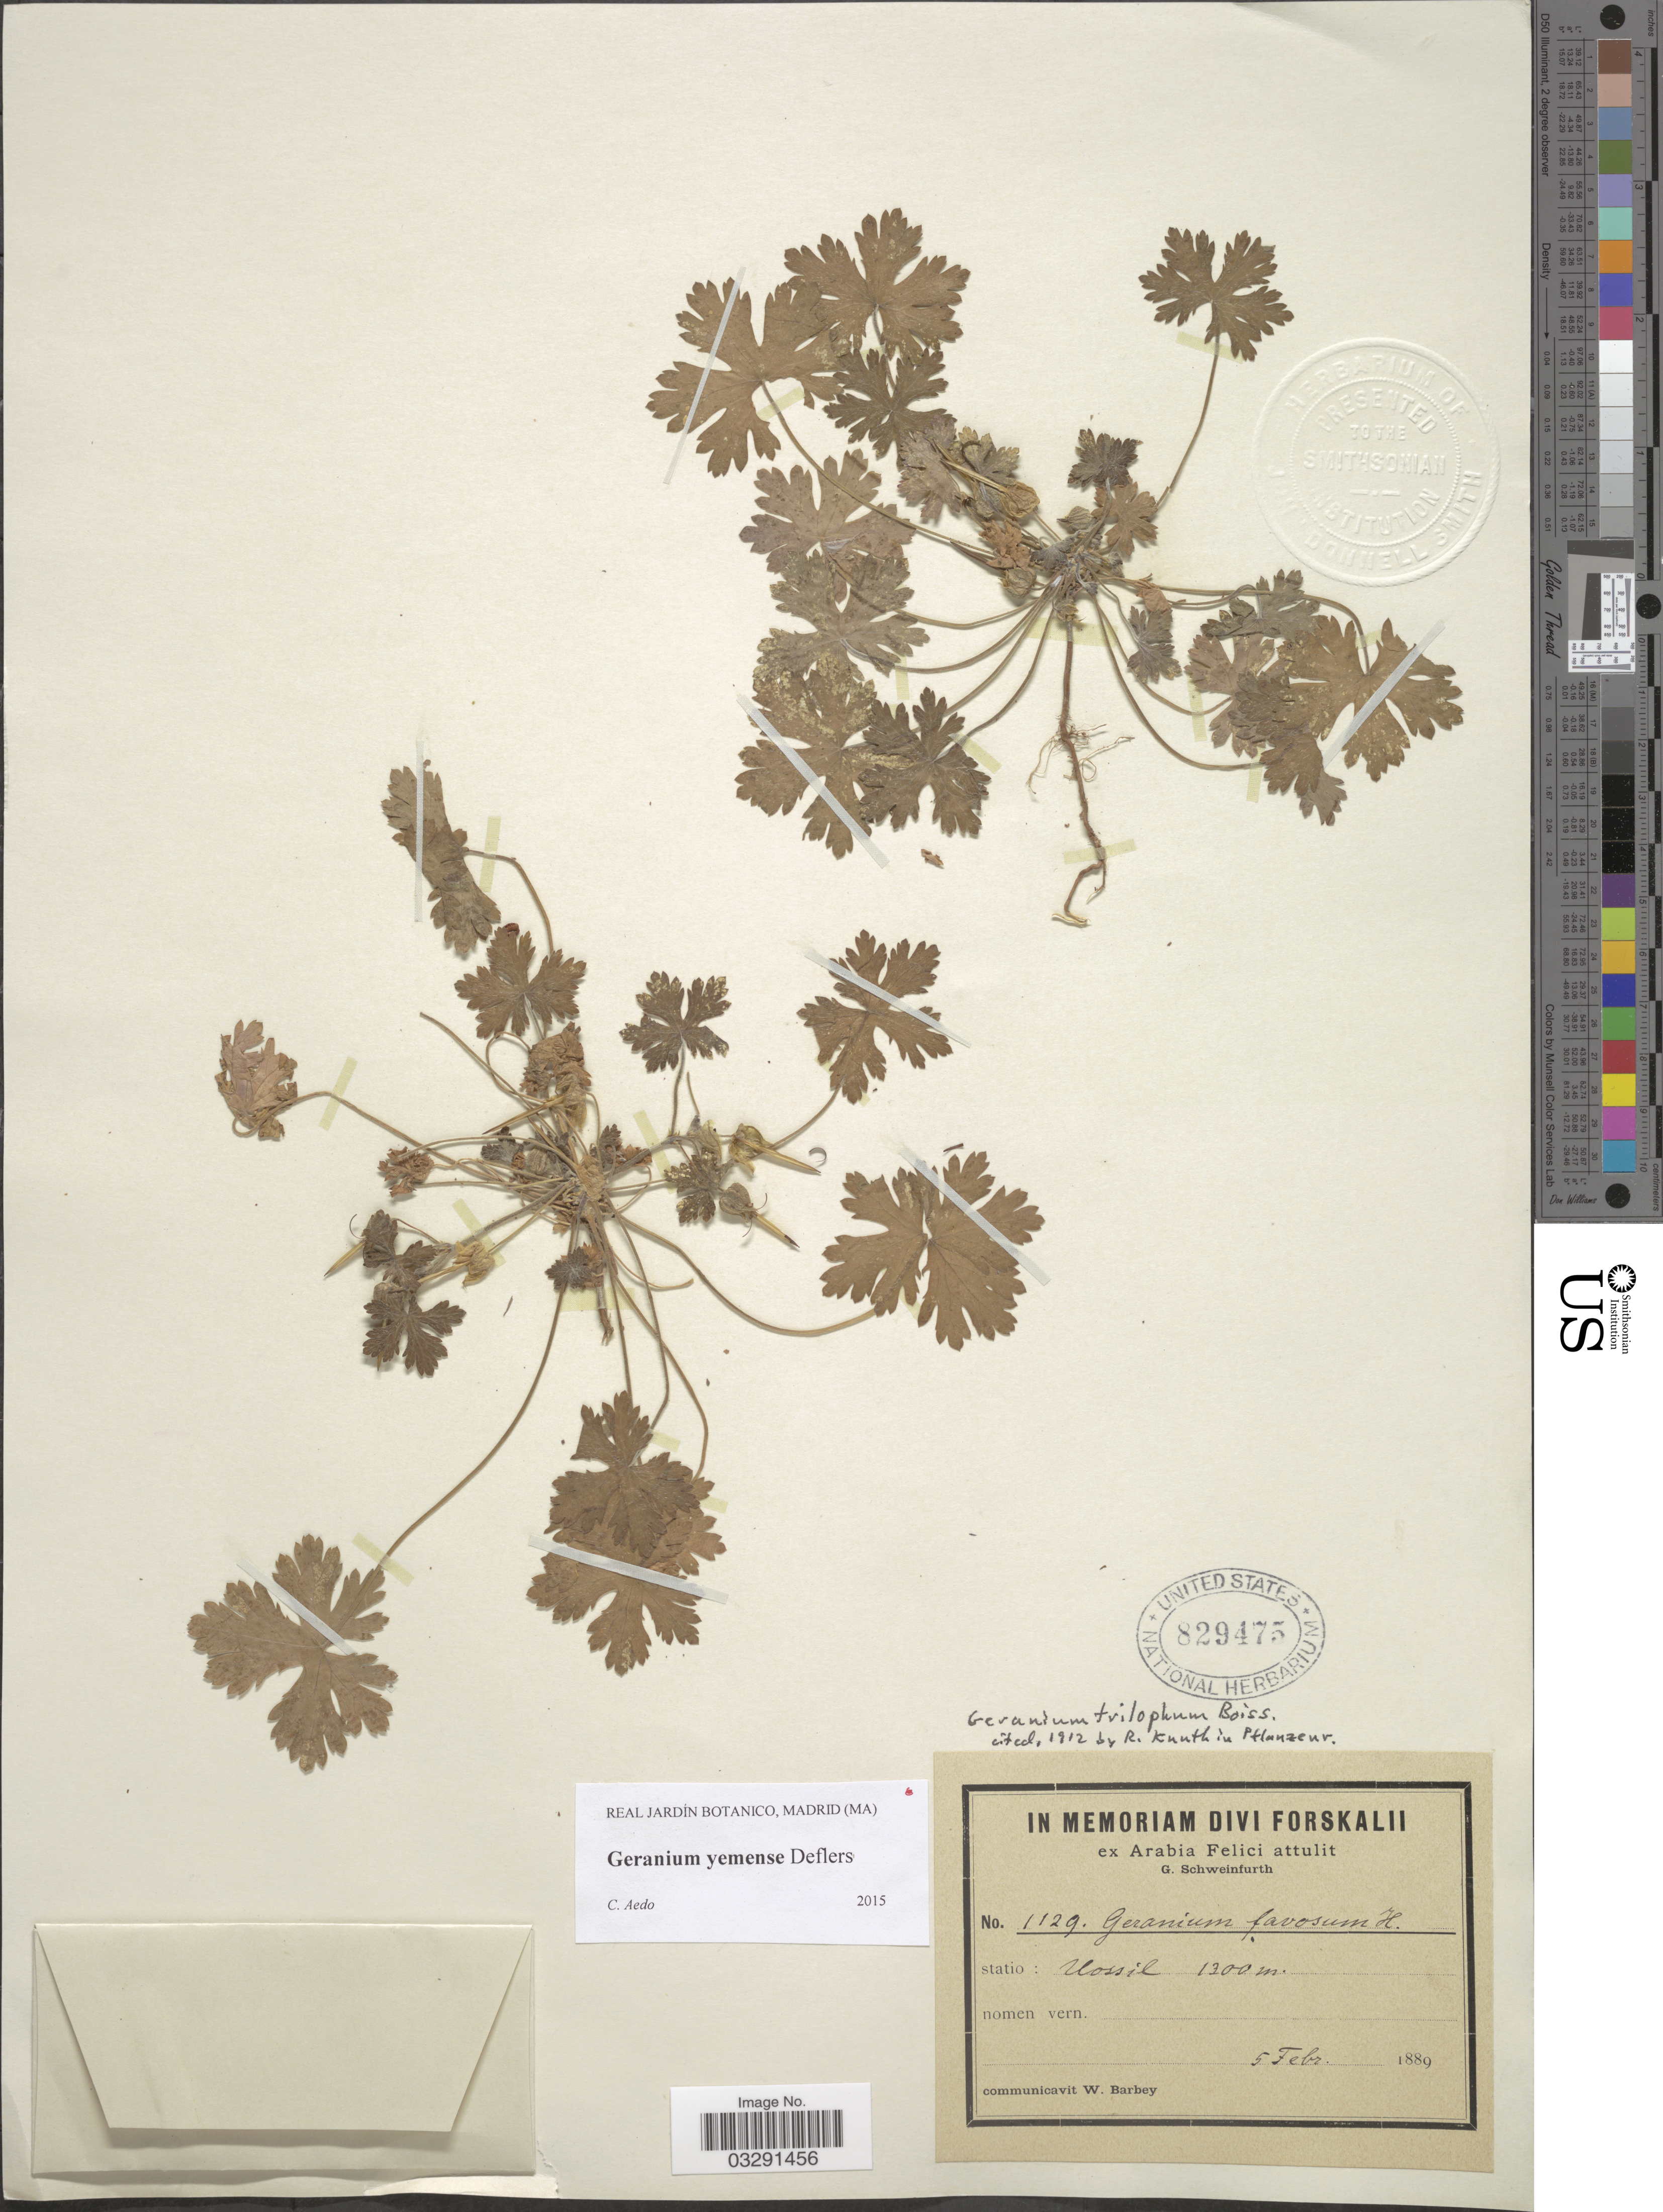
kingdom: Plantae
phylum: Tracheophyta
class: Magnoliopsida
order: Geraniales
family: Geraniaceae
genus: Geranium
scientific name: Geranium yemense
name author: Deflers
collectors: G. A. Schweinfurth (herbarium)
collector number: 1129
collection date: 1889-02-05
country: Yemen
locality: Uossil [interpreted].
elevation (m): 1300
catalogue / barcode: US 829475